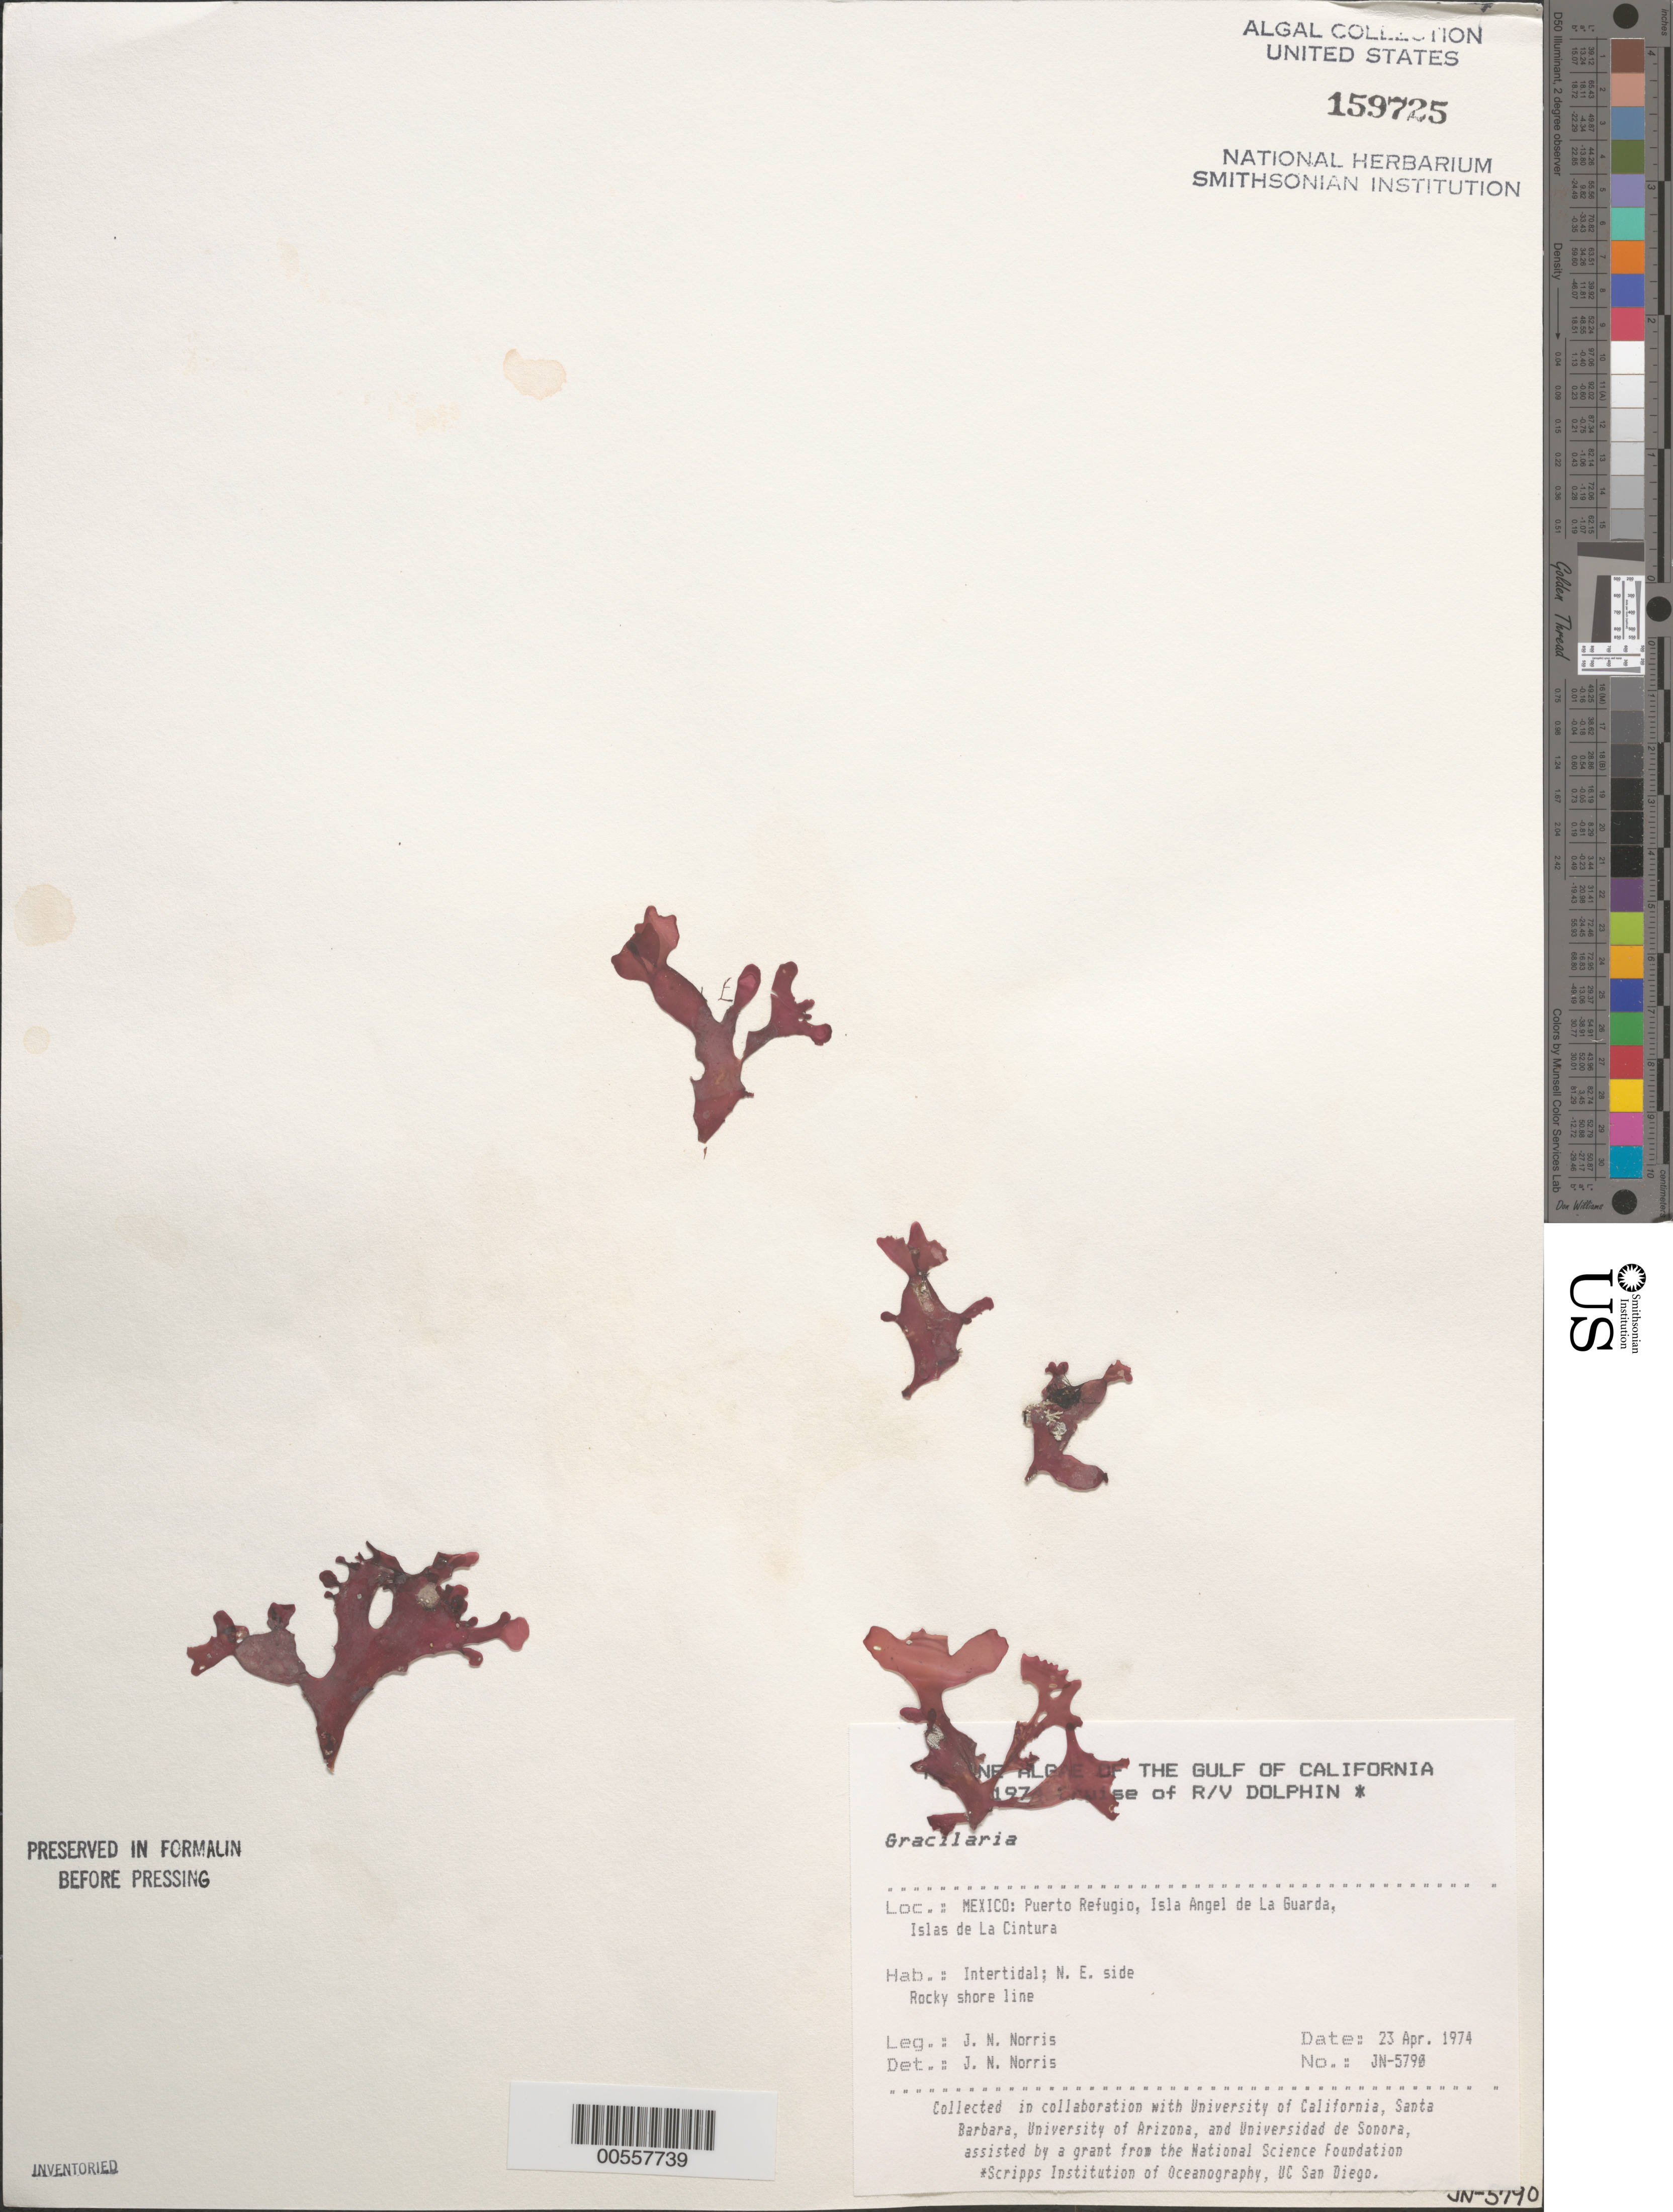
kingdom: Plantae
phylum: Rhodophyta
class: Florideophyceae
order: Gracilariales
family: Gracilariaceae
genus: Gracilaria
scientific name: Gracilaria sp.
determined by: Norris, James N.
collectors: J. N. Norris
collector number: JN-5790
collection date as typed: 23 Apr 1974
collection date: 1974-04-23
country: Mexico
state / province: Baja California Norte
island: Isla Angel de la Guarda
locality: Puerto Refugio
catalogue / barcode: US 159725